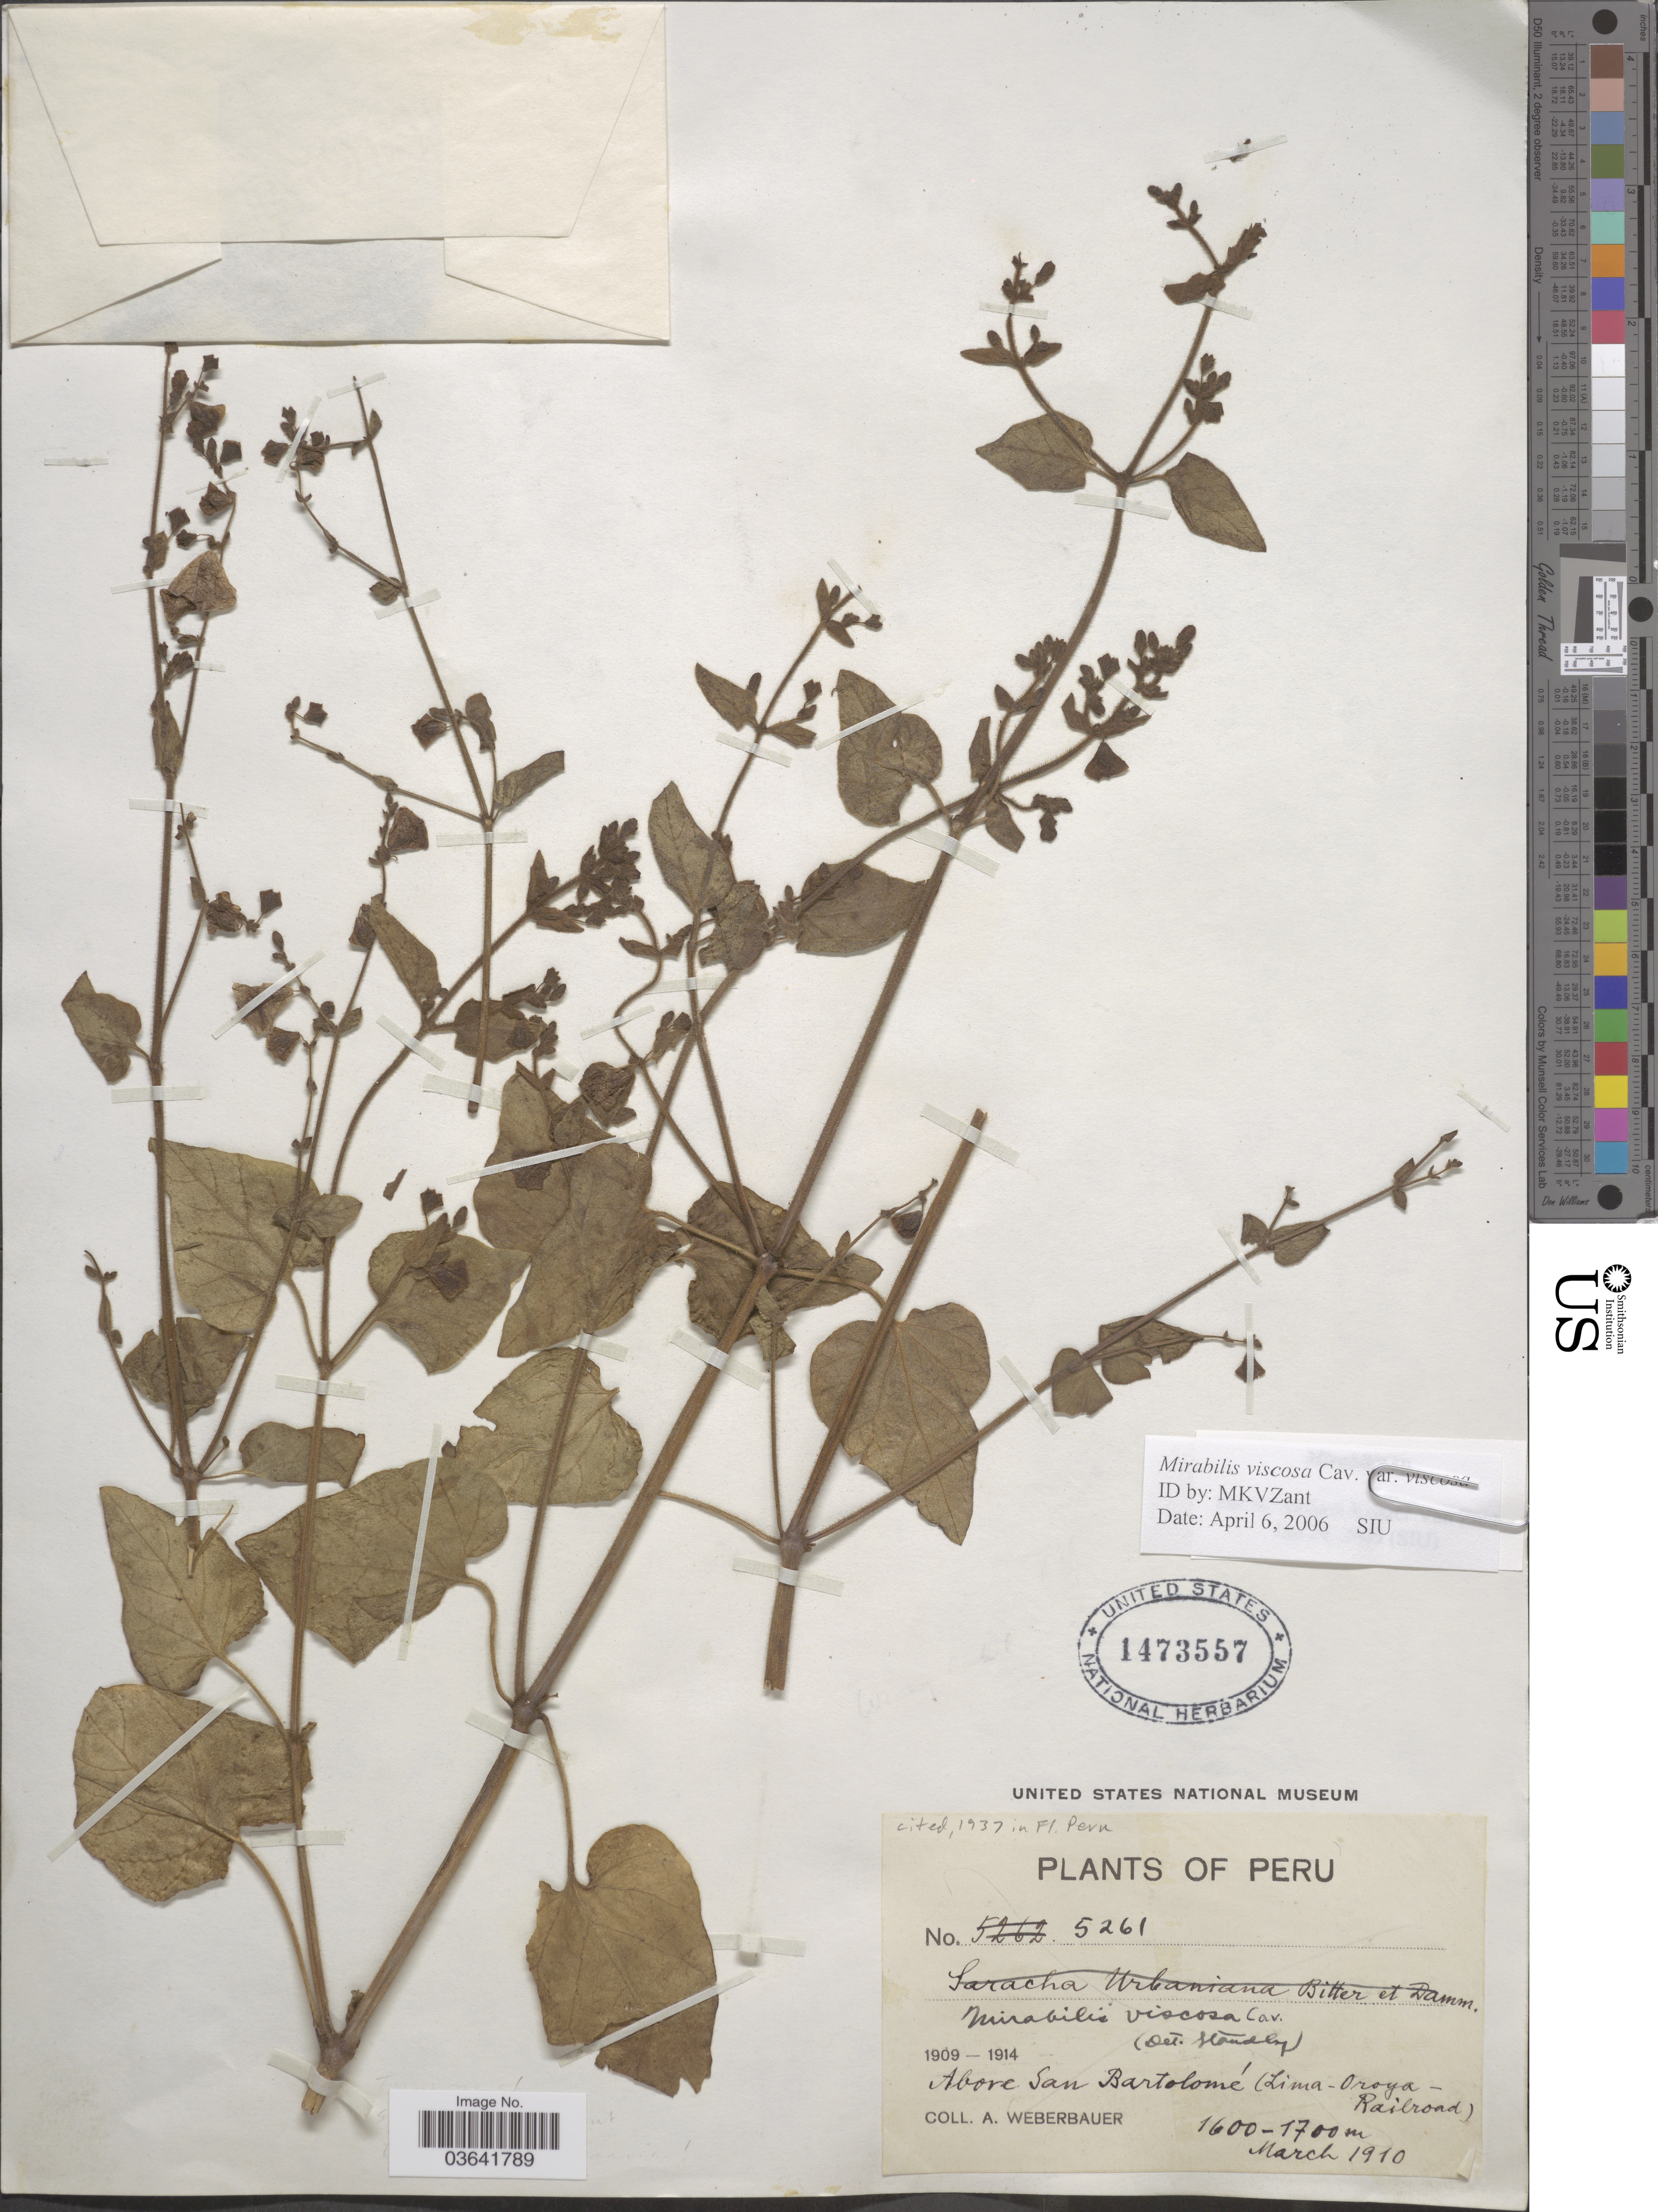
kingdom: Plantae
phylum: Tracheophyta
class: Magnoliopsida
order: Caryophyllales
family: Nyctaginaceae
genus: Mirabilis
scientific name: Mirabilis viscosa var. viscosa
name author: Cav.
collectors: A. Weberbauer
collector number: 5261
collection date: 1910-03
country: Peru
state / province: Lima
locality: Above San Bartolomé (Lima-Oroya-Railroad).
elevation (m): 1600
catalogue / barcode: US 1473557